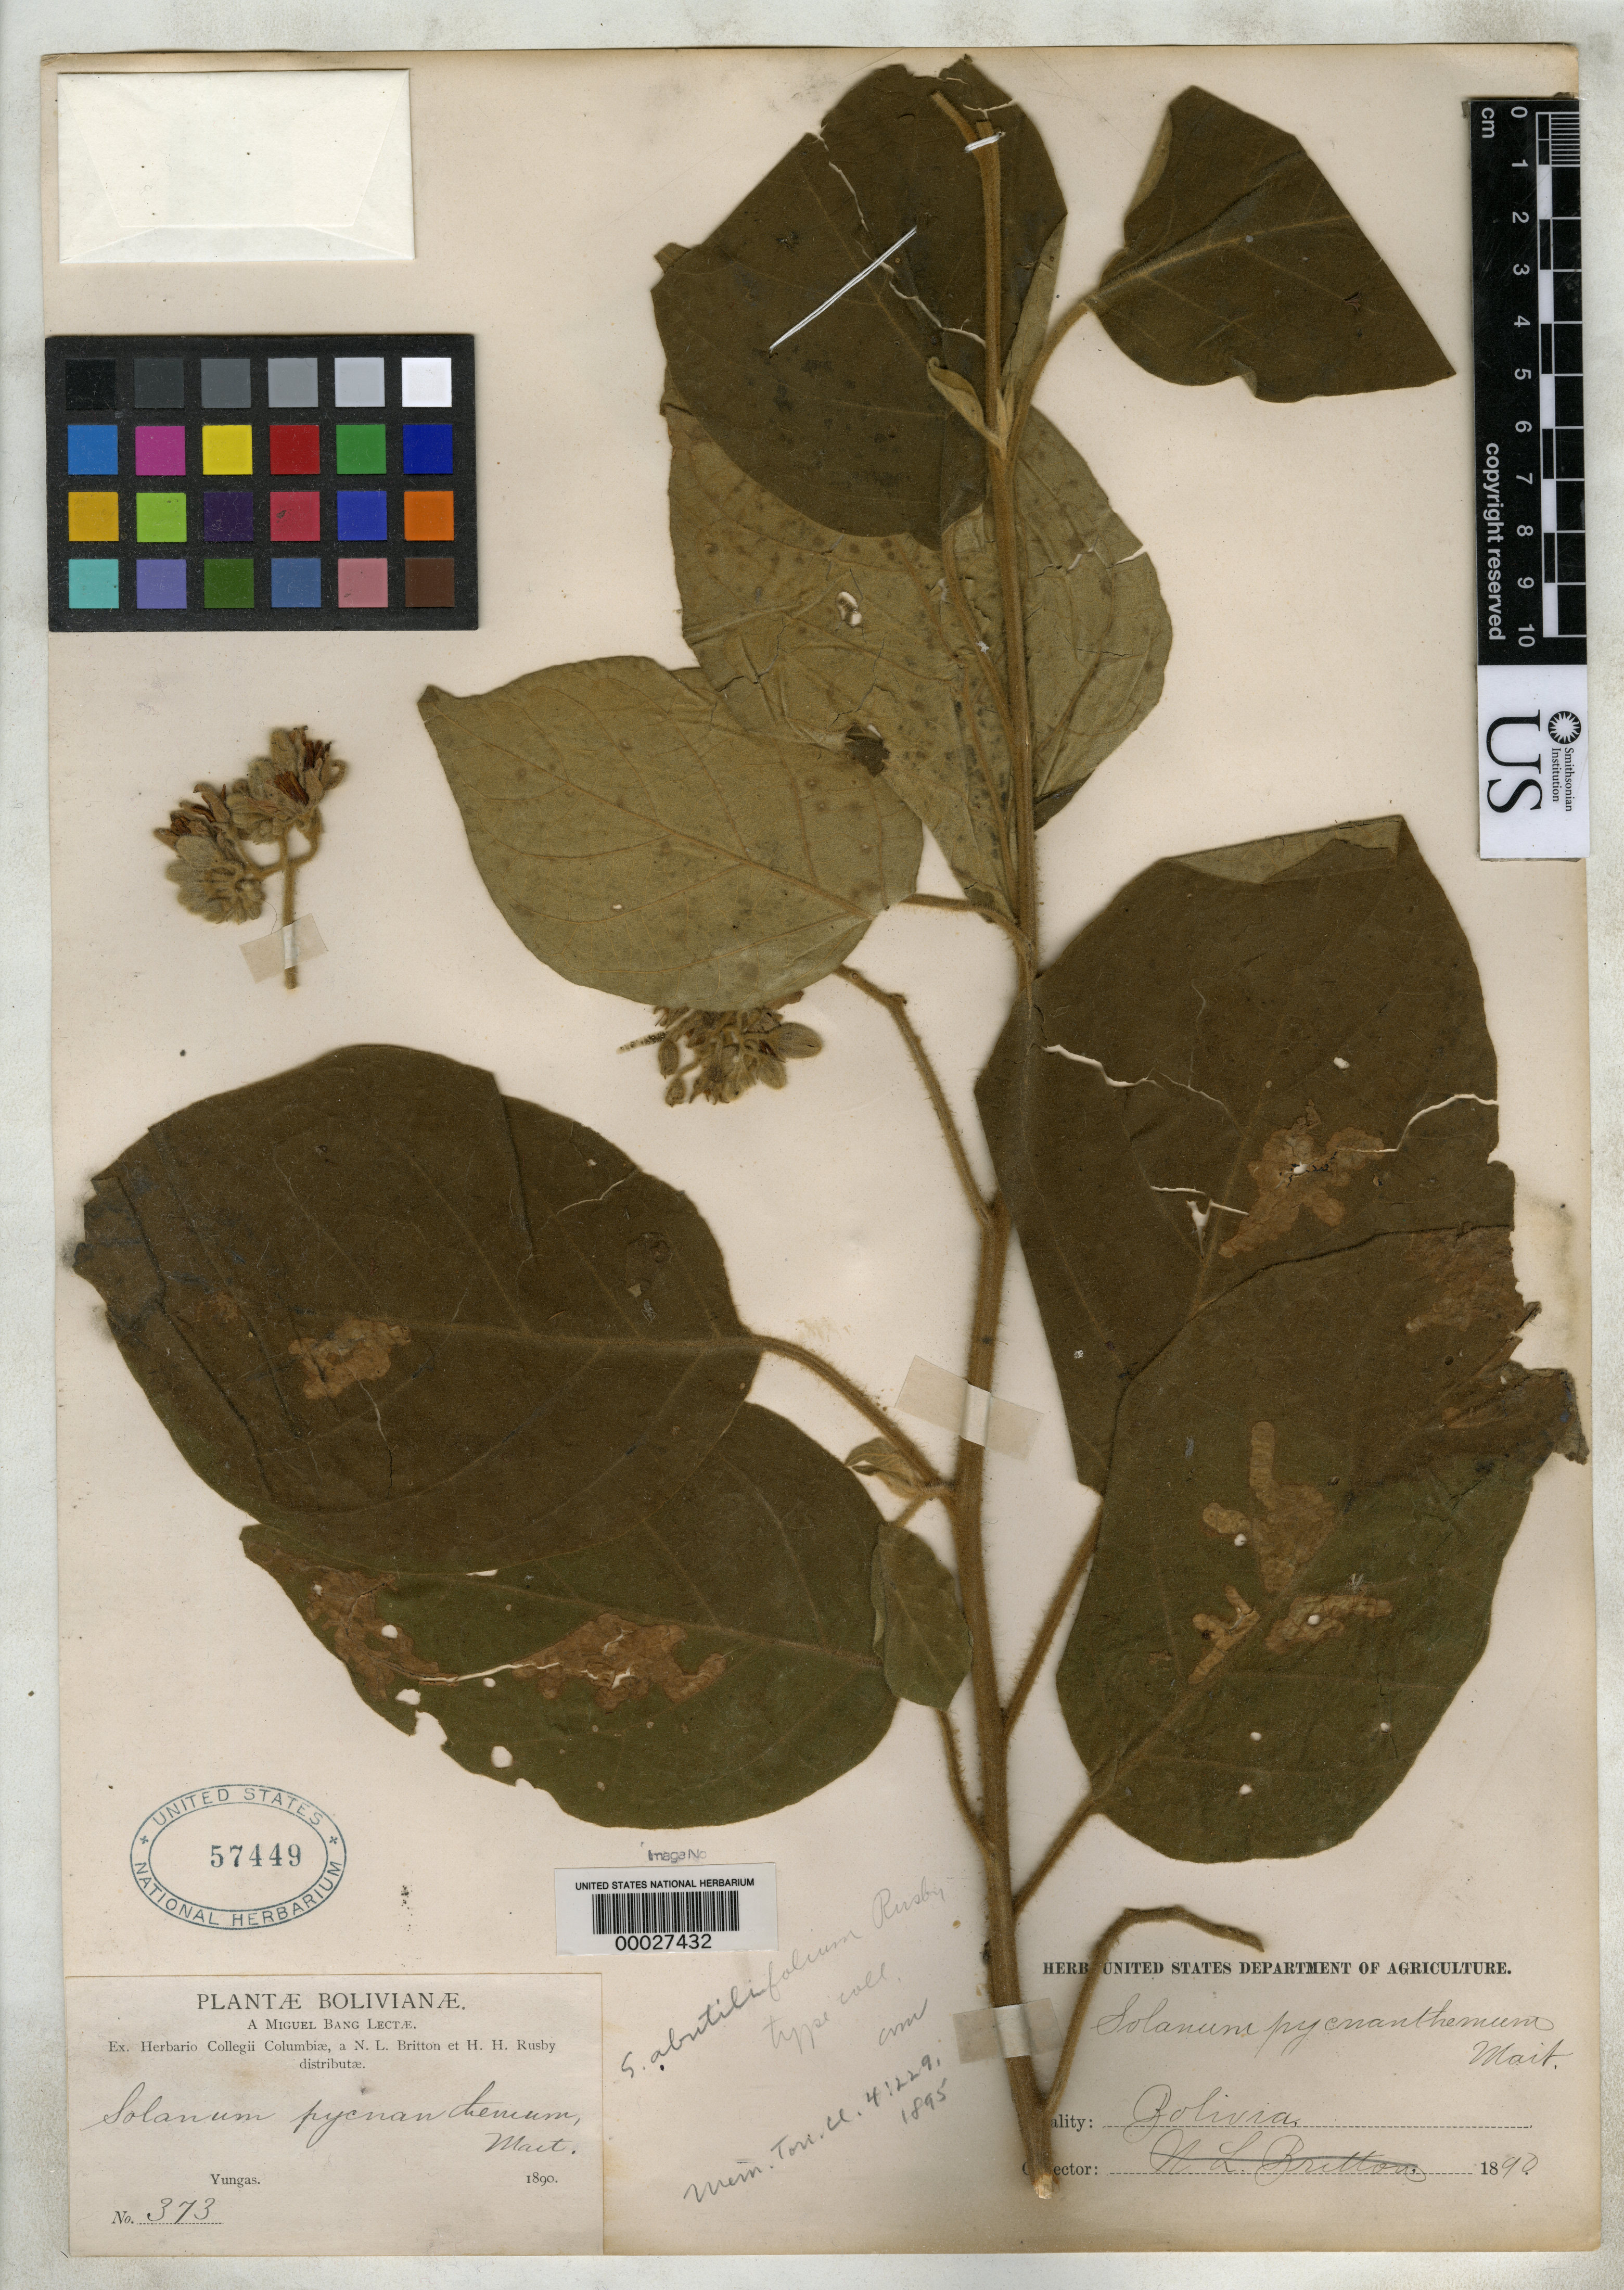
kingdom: Plantae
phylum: Tracheophyta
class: Magnoliopsida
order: Solanales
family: Solanaceae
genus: Solanum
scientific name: Solanum abutilifolium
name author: Rusby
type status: Isotype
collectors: M. Bang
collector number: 373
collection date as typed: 1890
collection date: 1890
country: Bolivia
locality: Yungas.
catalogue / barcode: US 57449